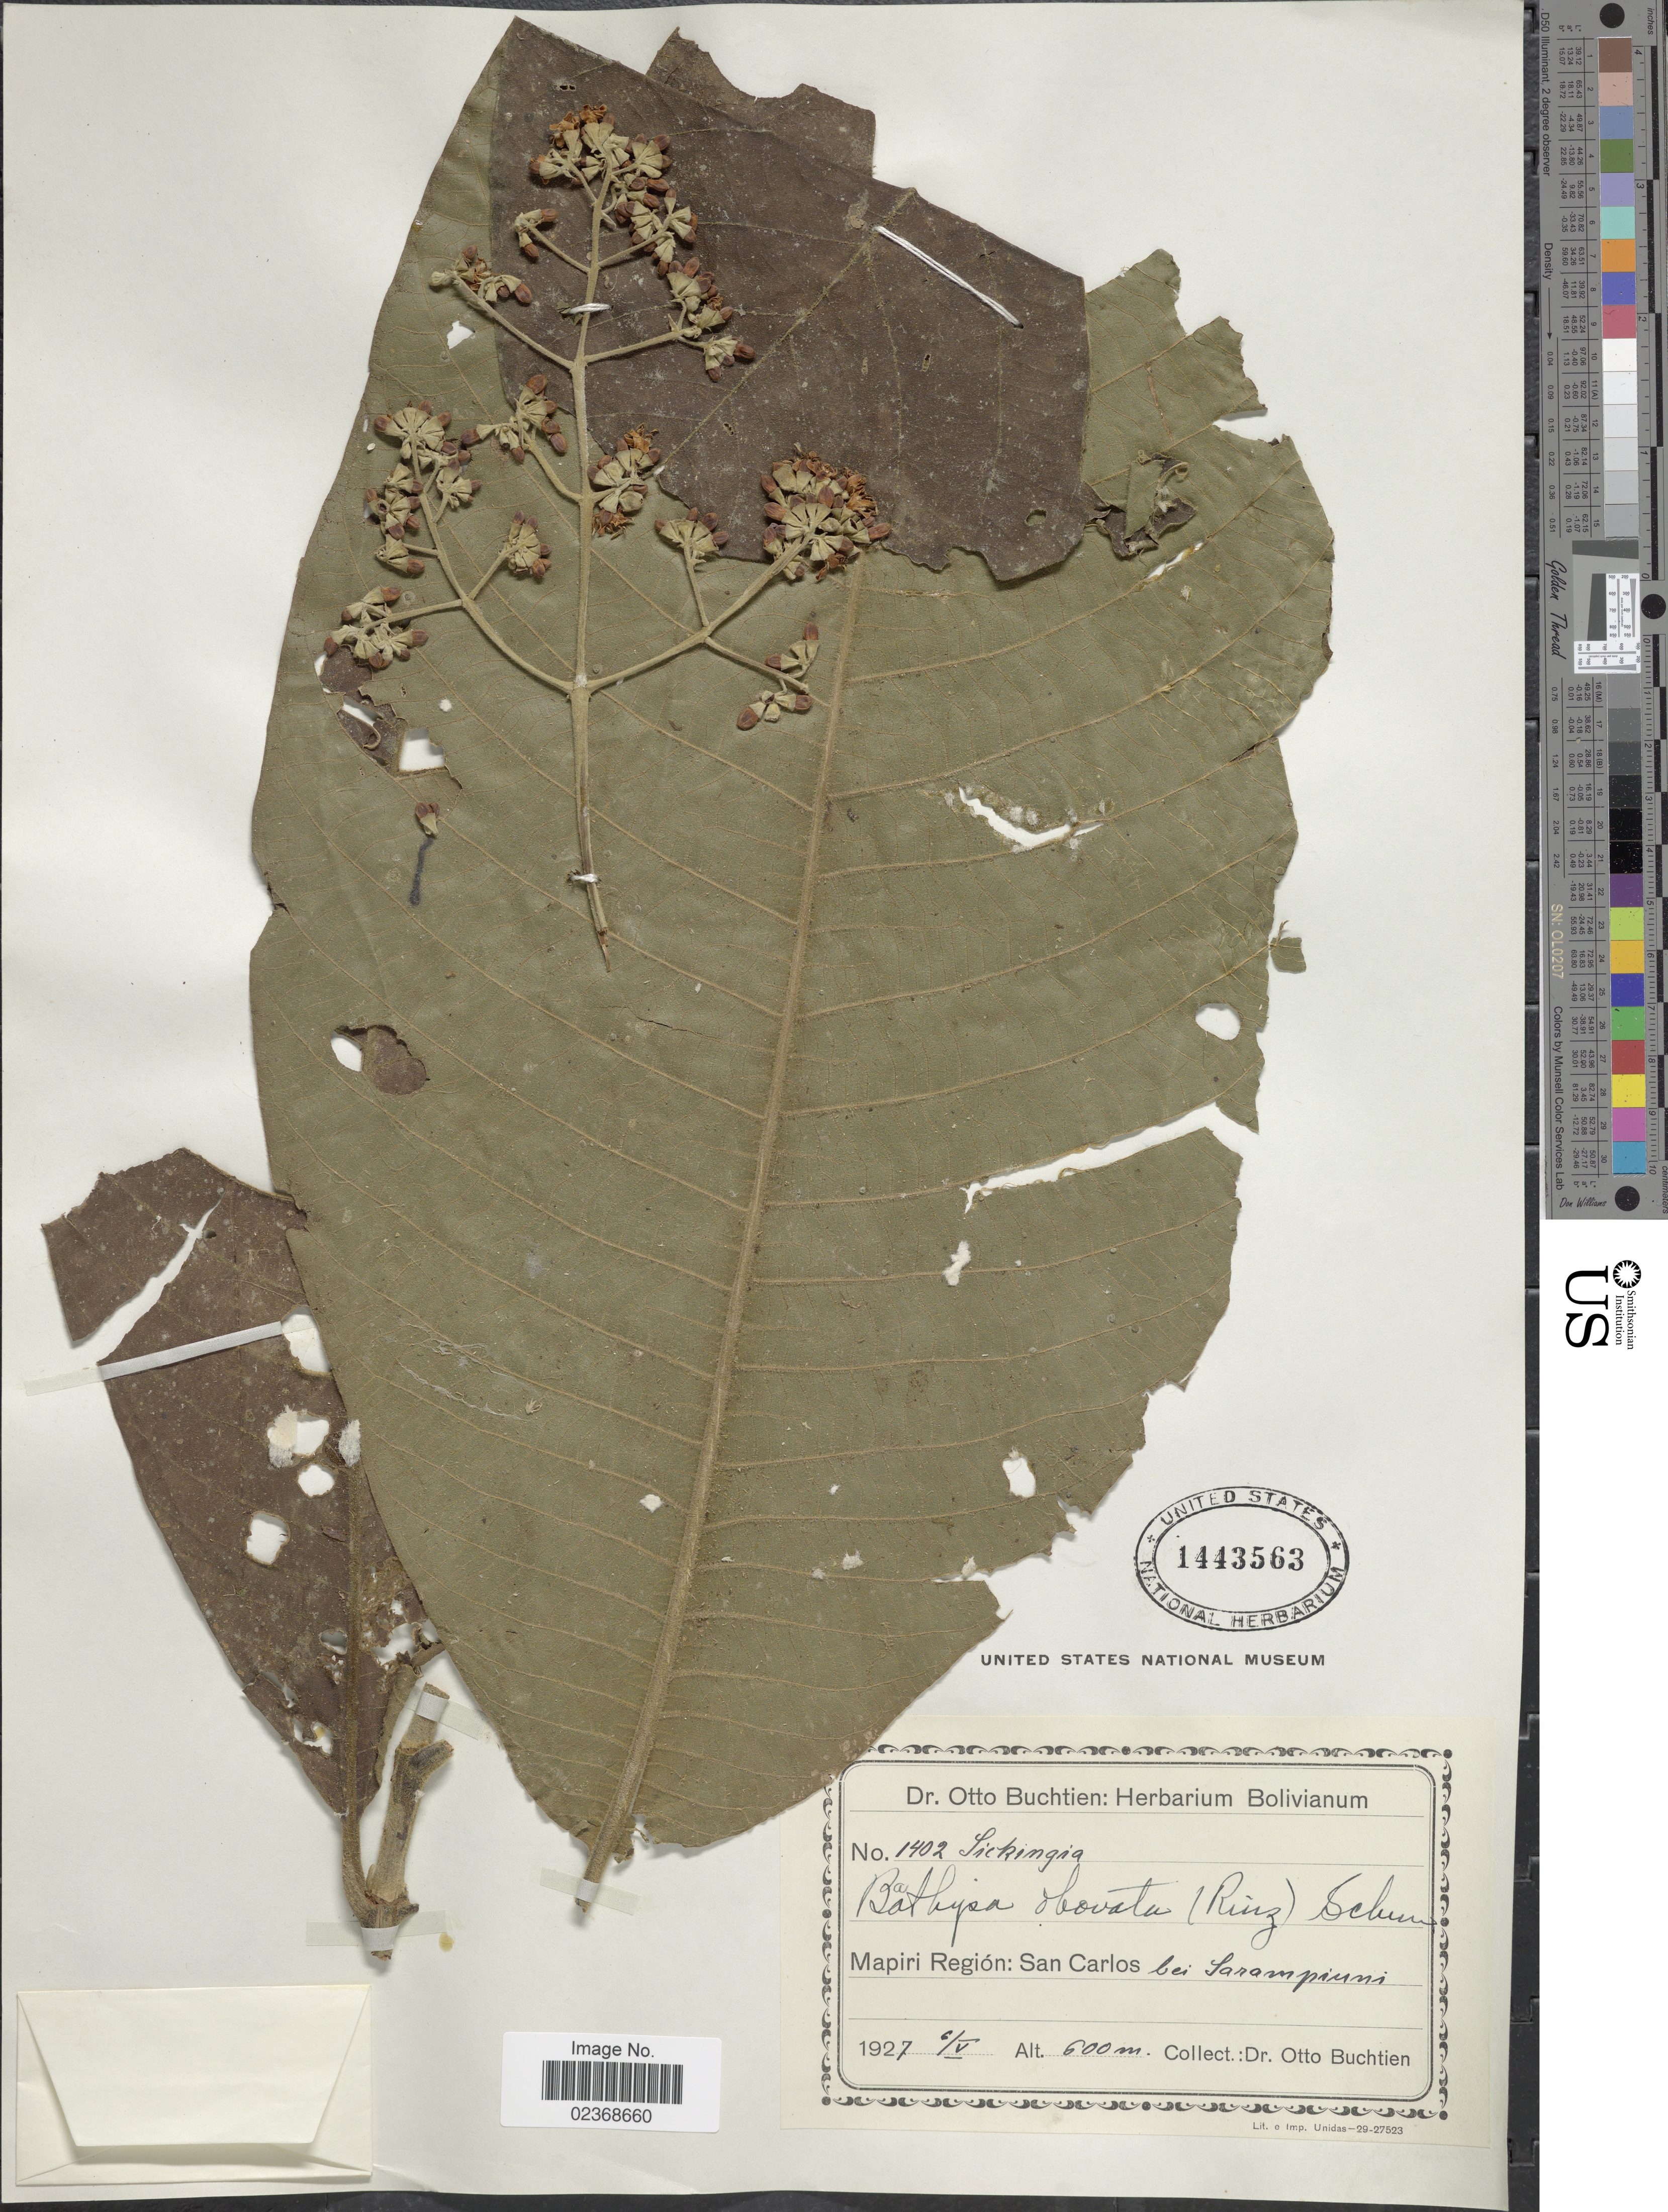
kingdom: Plantae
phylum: Tracheophyta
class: Magnoliopsida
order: Gentianales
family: Rubiaceae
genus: Schizocalyx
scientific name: Schizocalyx obovatus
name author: (K. Schum. ex Standl.) Kainul. & B. Bremer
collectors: O. Buchtien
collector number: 1402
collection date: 1927-05-06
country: Bolivia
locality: Mapiri Region: San Carlos bei Sarampiuni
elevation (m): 600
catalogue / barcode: US 1443563